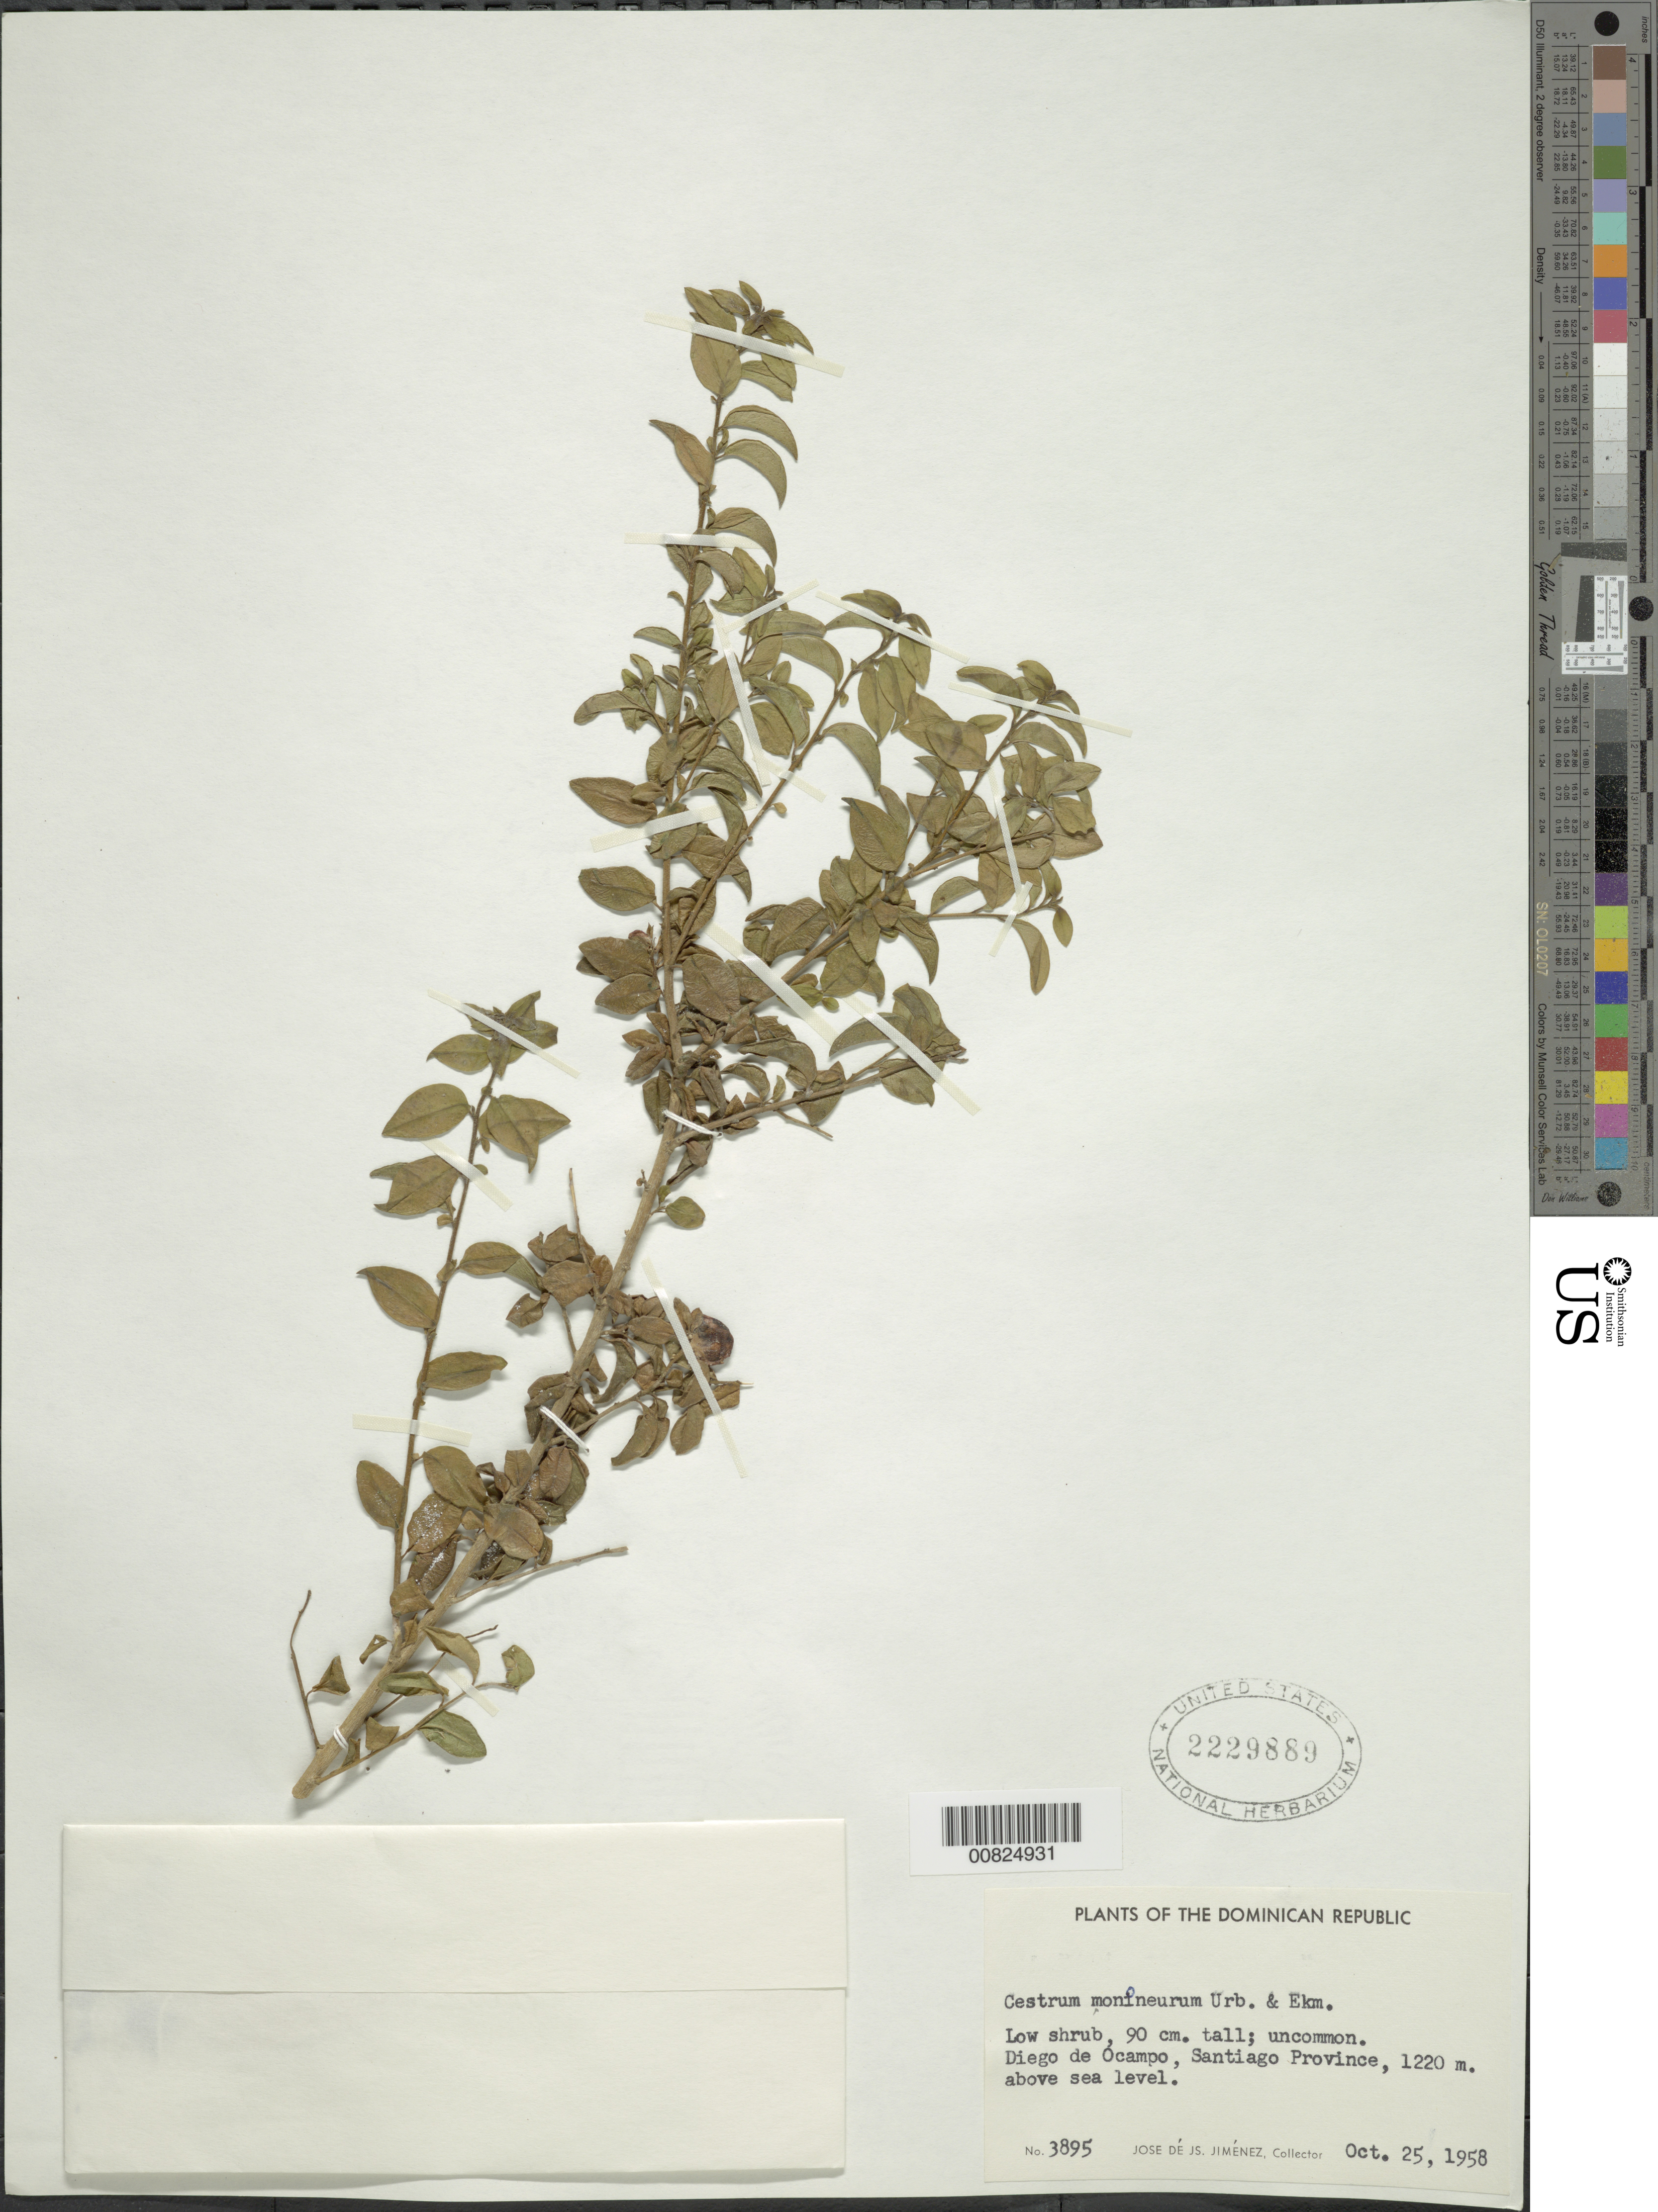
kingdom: Plantae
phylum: Tracheophyta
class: Magnoliopsida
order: Solanales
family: Solanaceae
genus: Cestrum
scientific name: Cestrum mononeurum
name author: Urb. & Ekman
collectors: J. J. Jiménez Almonte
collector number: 3895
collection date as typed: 25 Oct 1958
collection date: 1958-10-25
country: Dominican Republic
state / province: Santiago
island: Hispaniola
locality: Diego de Ocamp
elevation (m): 1220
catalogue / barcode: US 2229889